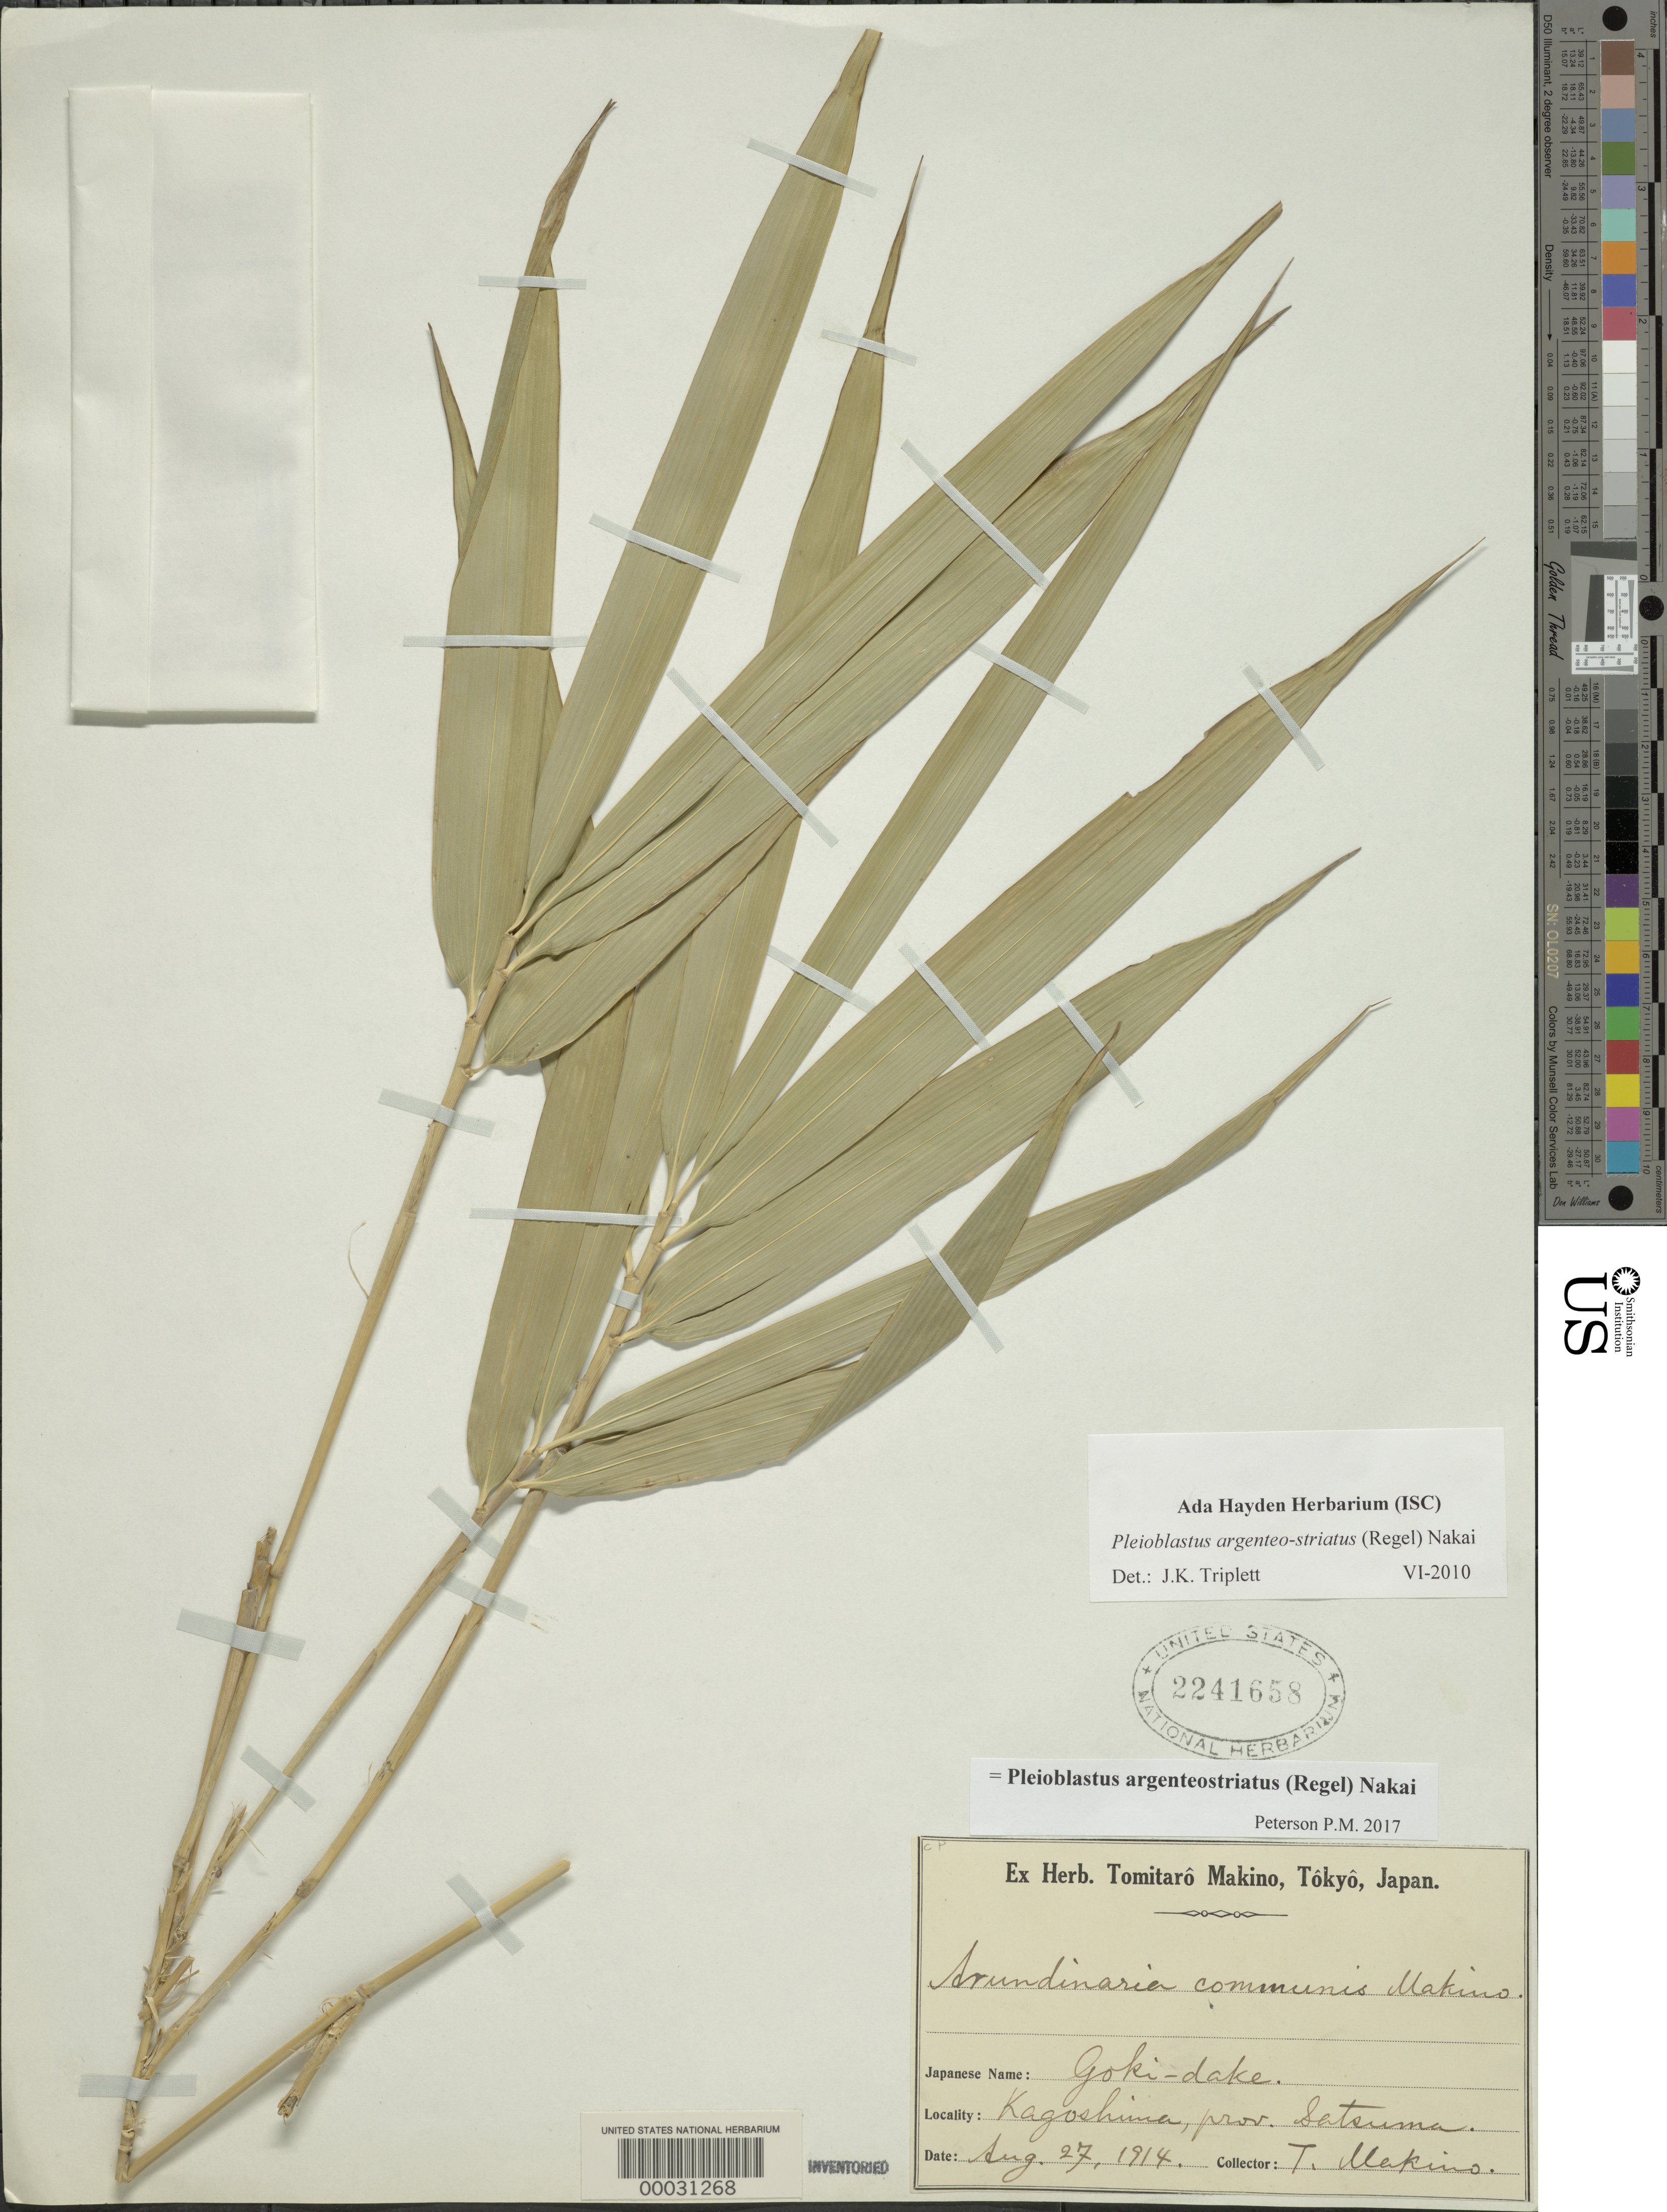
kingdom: Plantae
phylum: Tracheophyta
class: Liliopsida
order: Poales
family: Poaceae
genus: Pleioblastus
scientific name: Pleioblastus argenteostriatus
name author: (Regel) Nakai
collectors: T. Makino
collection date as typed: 27 Aug 1914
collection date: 1914-08-27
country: Japan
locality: Kagoshima, satsuma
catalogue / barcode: US 2241658